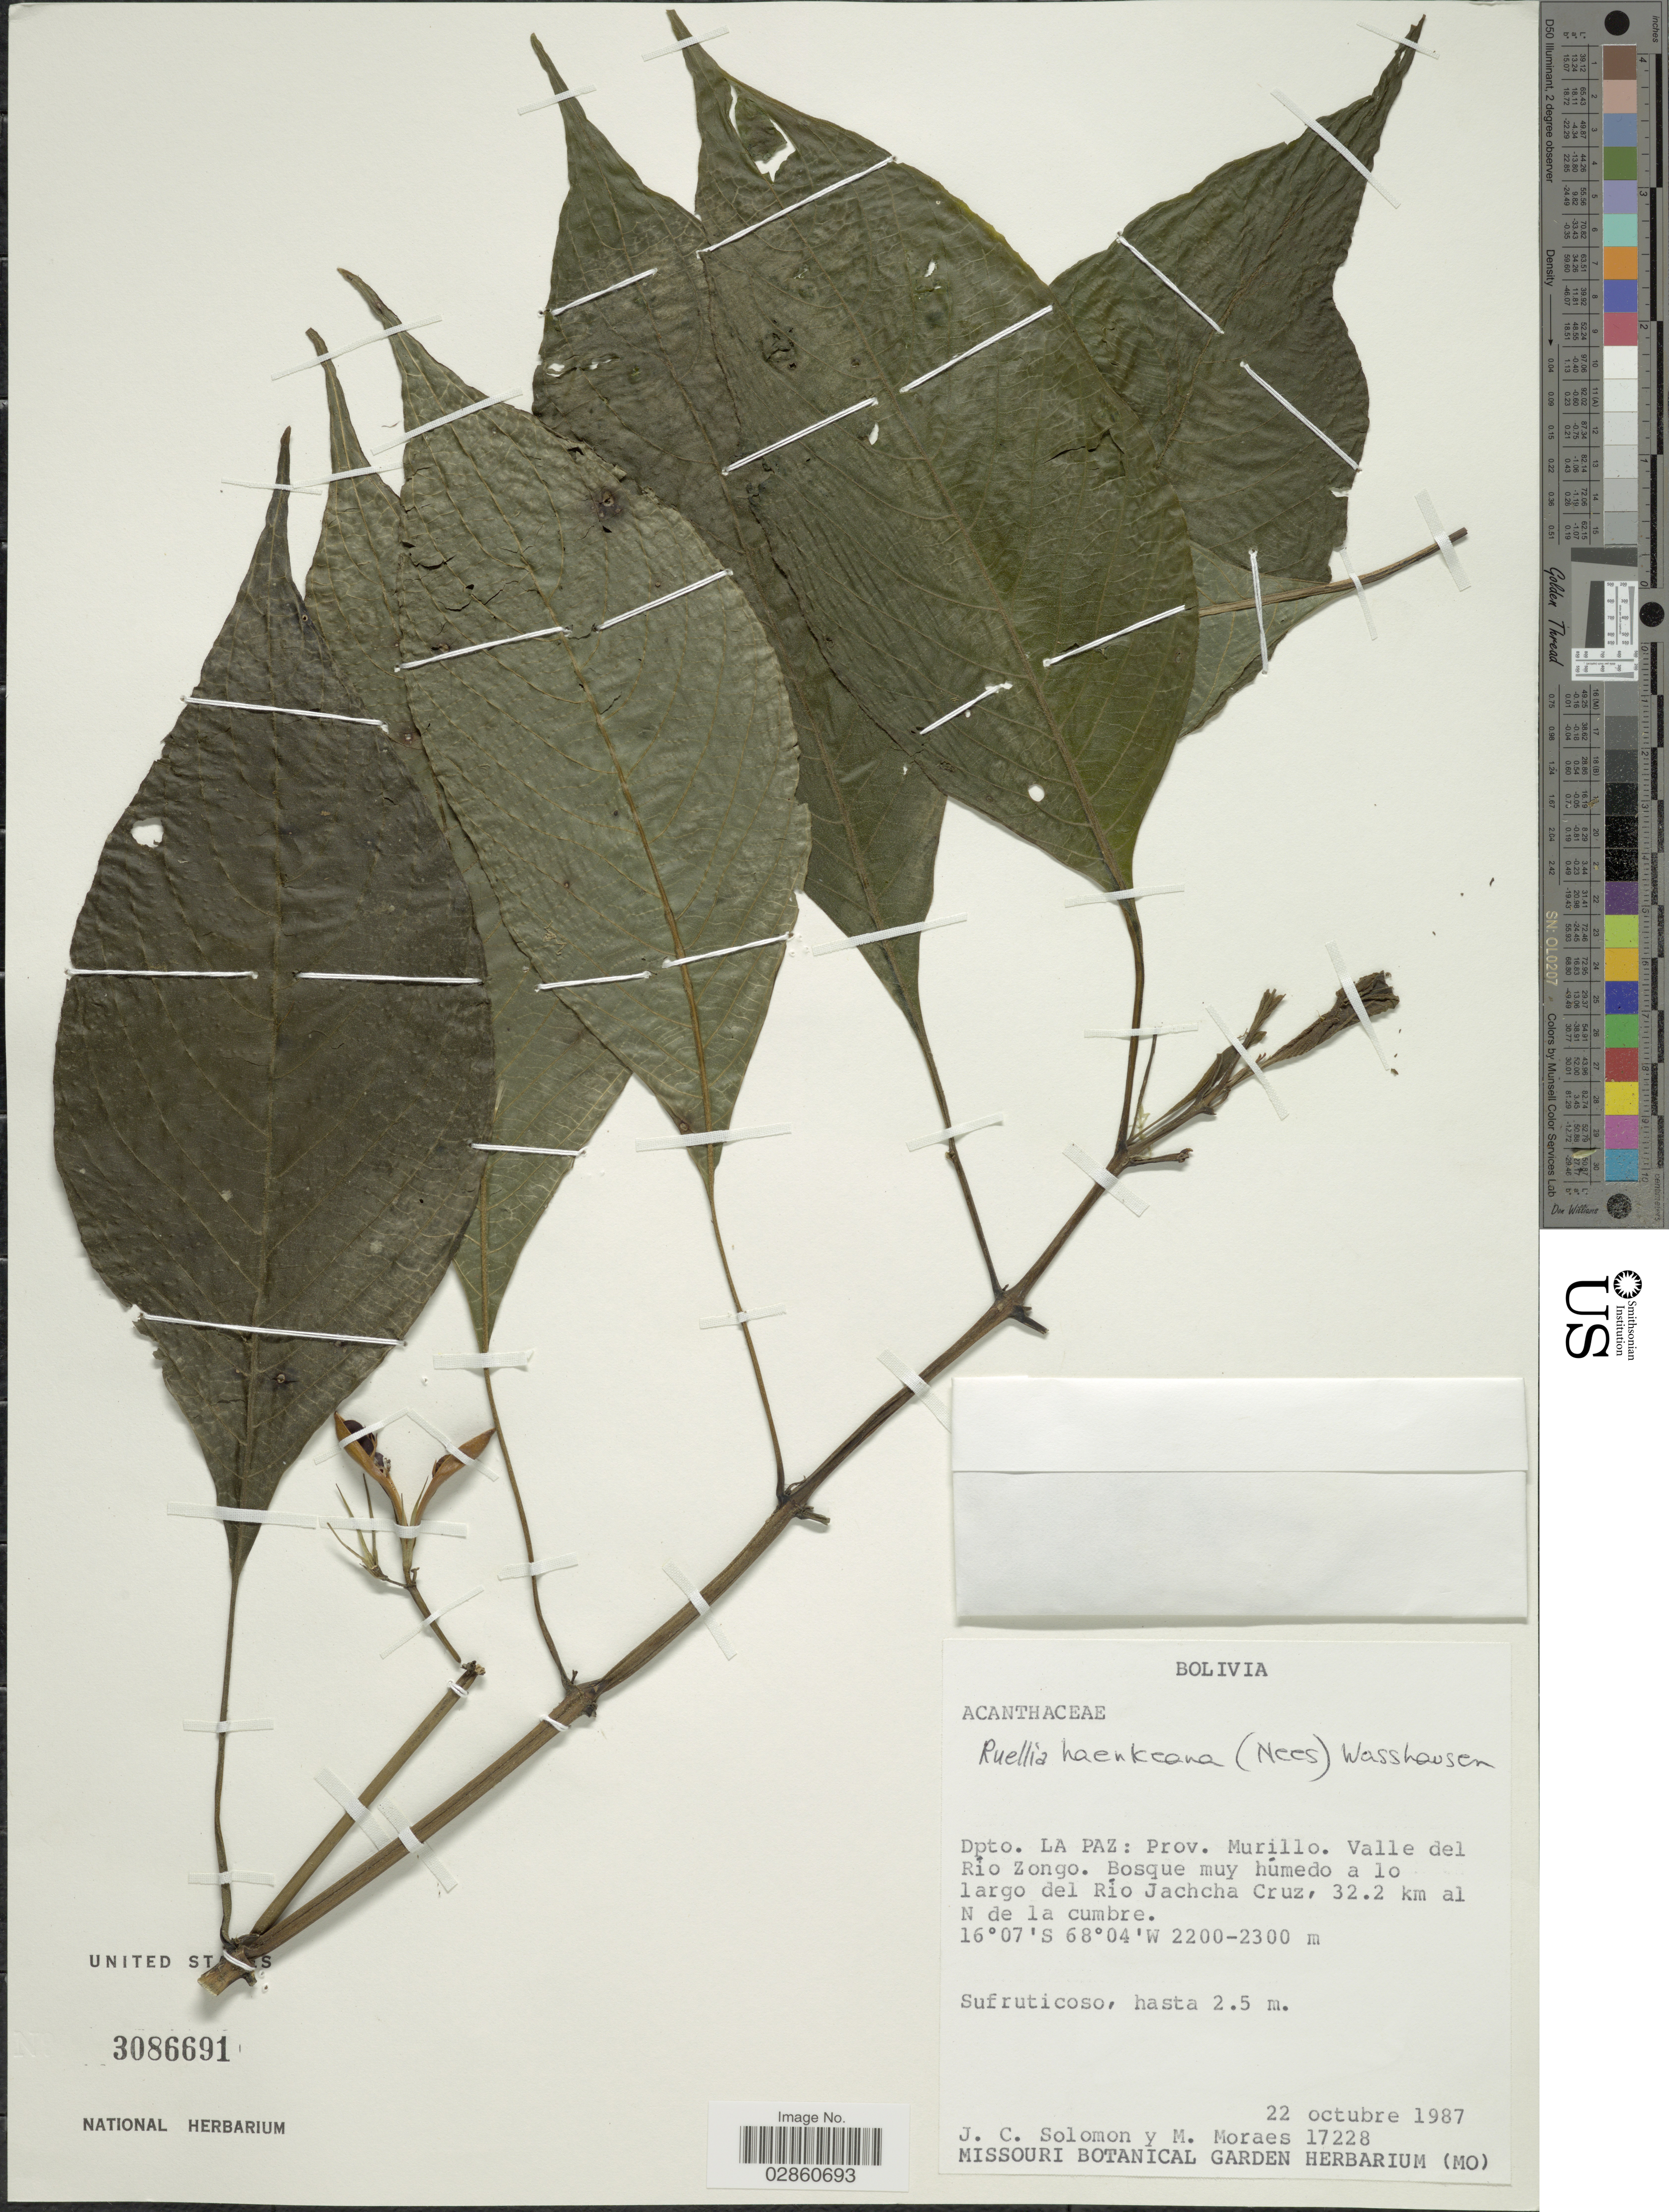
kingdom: Plantae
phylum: Tracheophyta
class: Magnoliopsida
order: Lamiales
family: Acanthaceae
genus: Ruellia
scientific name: Ruellia haenkeana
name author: (Nees) Wassh.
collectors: J. C. Solomon & M. Moraes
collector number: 17228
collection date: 1987-10-22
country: Bolivia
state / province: La Paz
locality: Dpto. La Paz: Prov. Murillo. Valle del Río Zongo. Bosque muy húmedo a lo largo del Río Jachcha Cruz, 32.2 km al N de la cumbre.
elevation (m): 2200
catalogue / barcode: US 3086691